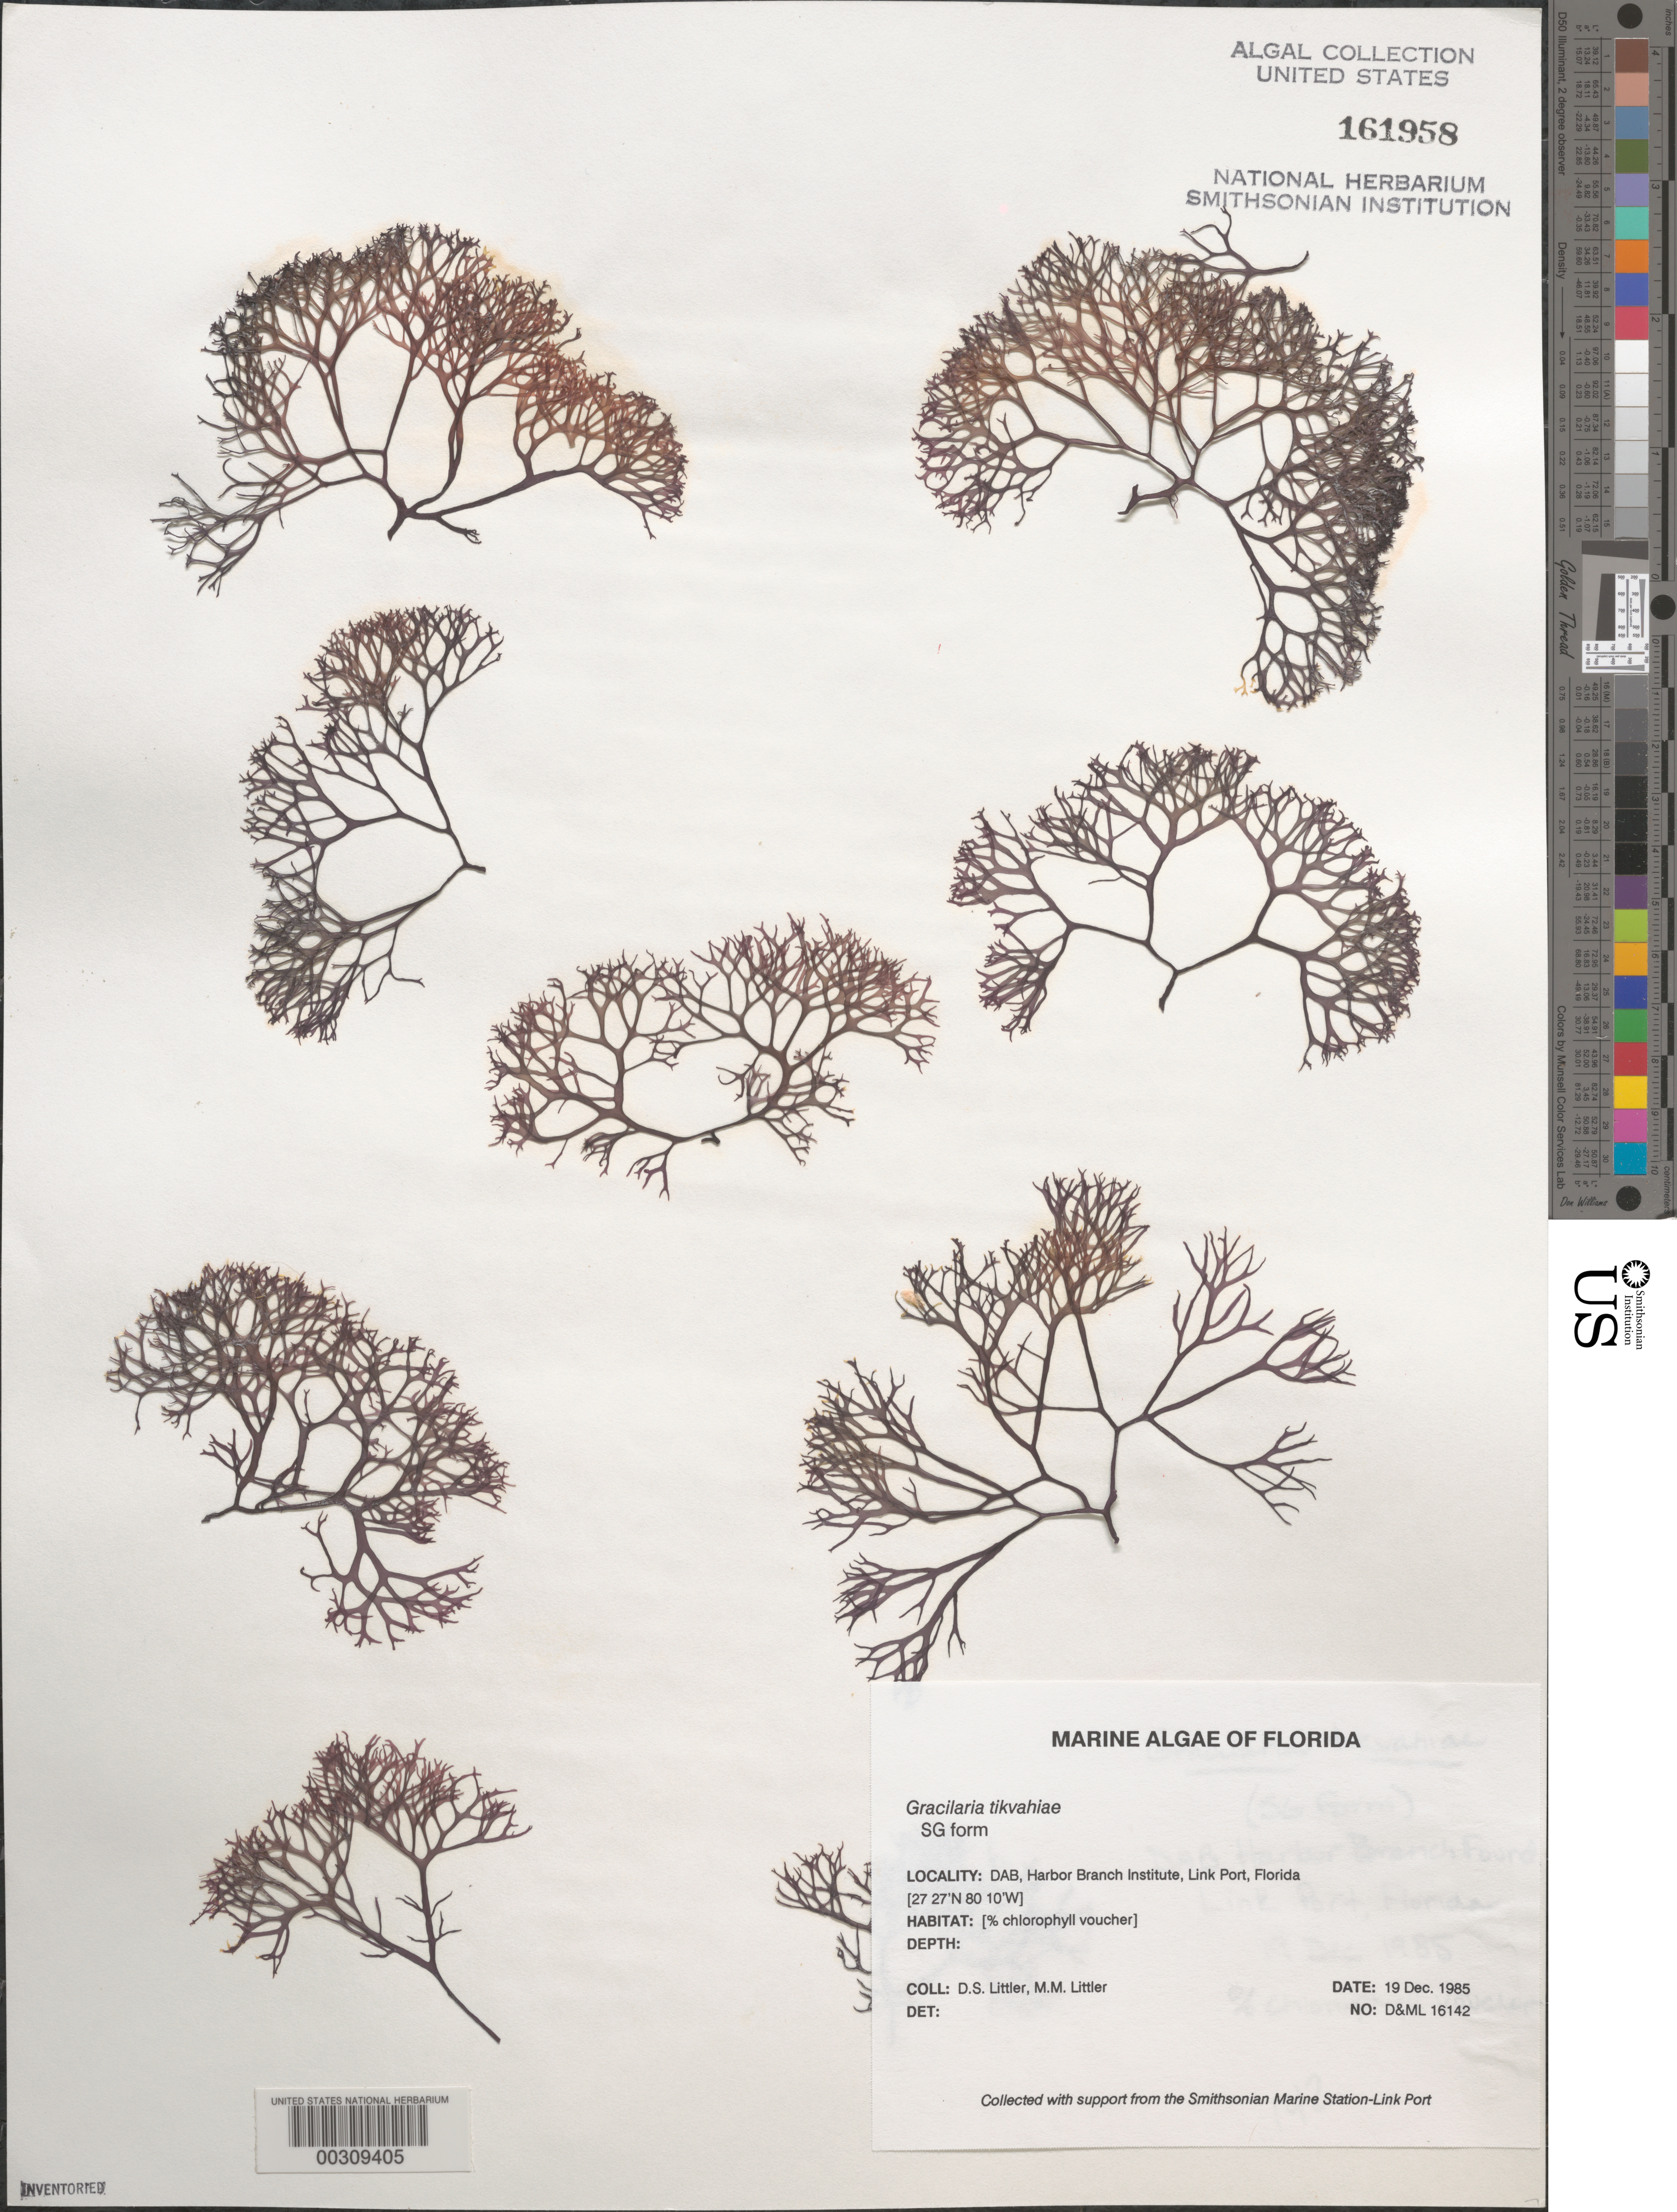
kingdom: Plantae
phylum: Rhodophyta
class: Florideophyceae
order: Gracilariales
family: Gracilariaceae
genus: Gracilaria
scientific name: Gracilaria tikvahiae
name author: McLachlan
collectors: D. S. Littler & M. M. Littler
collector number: D&ML 16142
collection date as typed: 19 Dec 1985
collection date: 1985-12-19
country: United States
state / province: Florida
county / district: Saint Lucie County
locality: Harbor Branch Oceanographic Institutue, Link Port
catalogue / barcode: US 161958